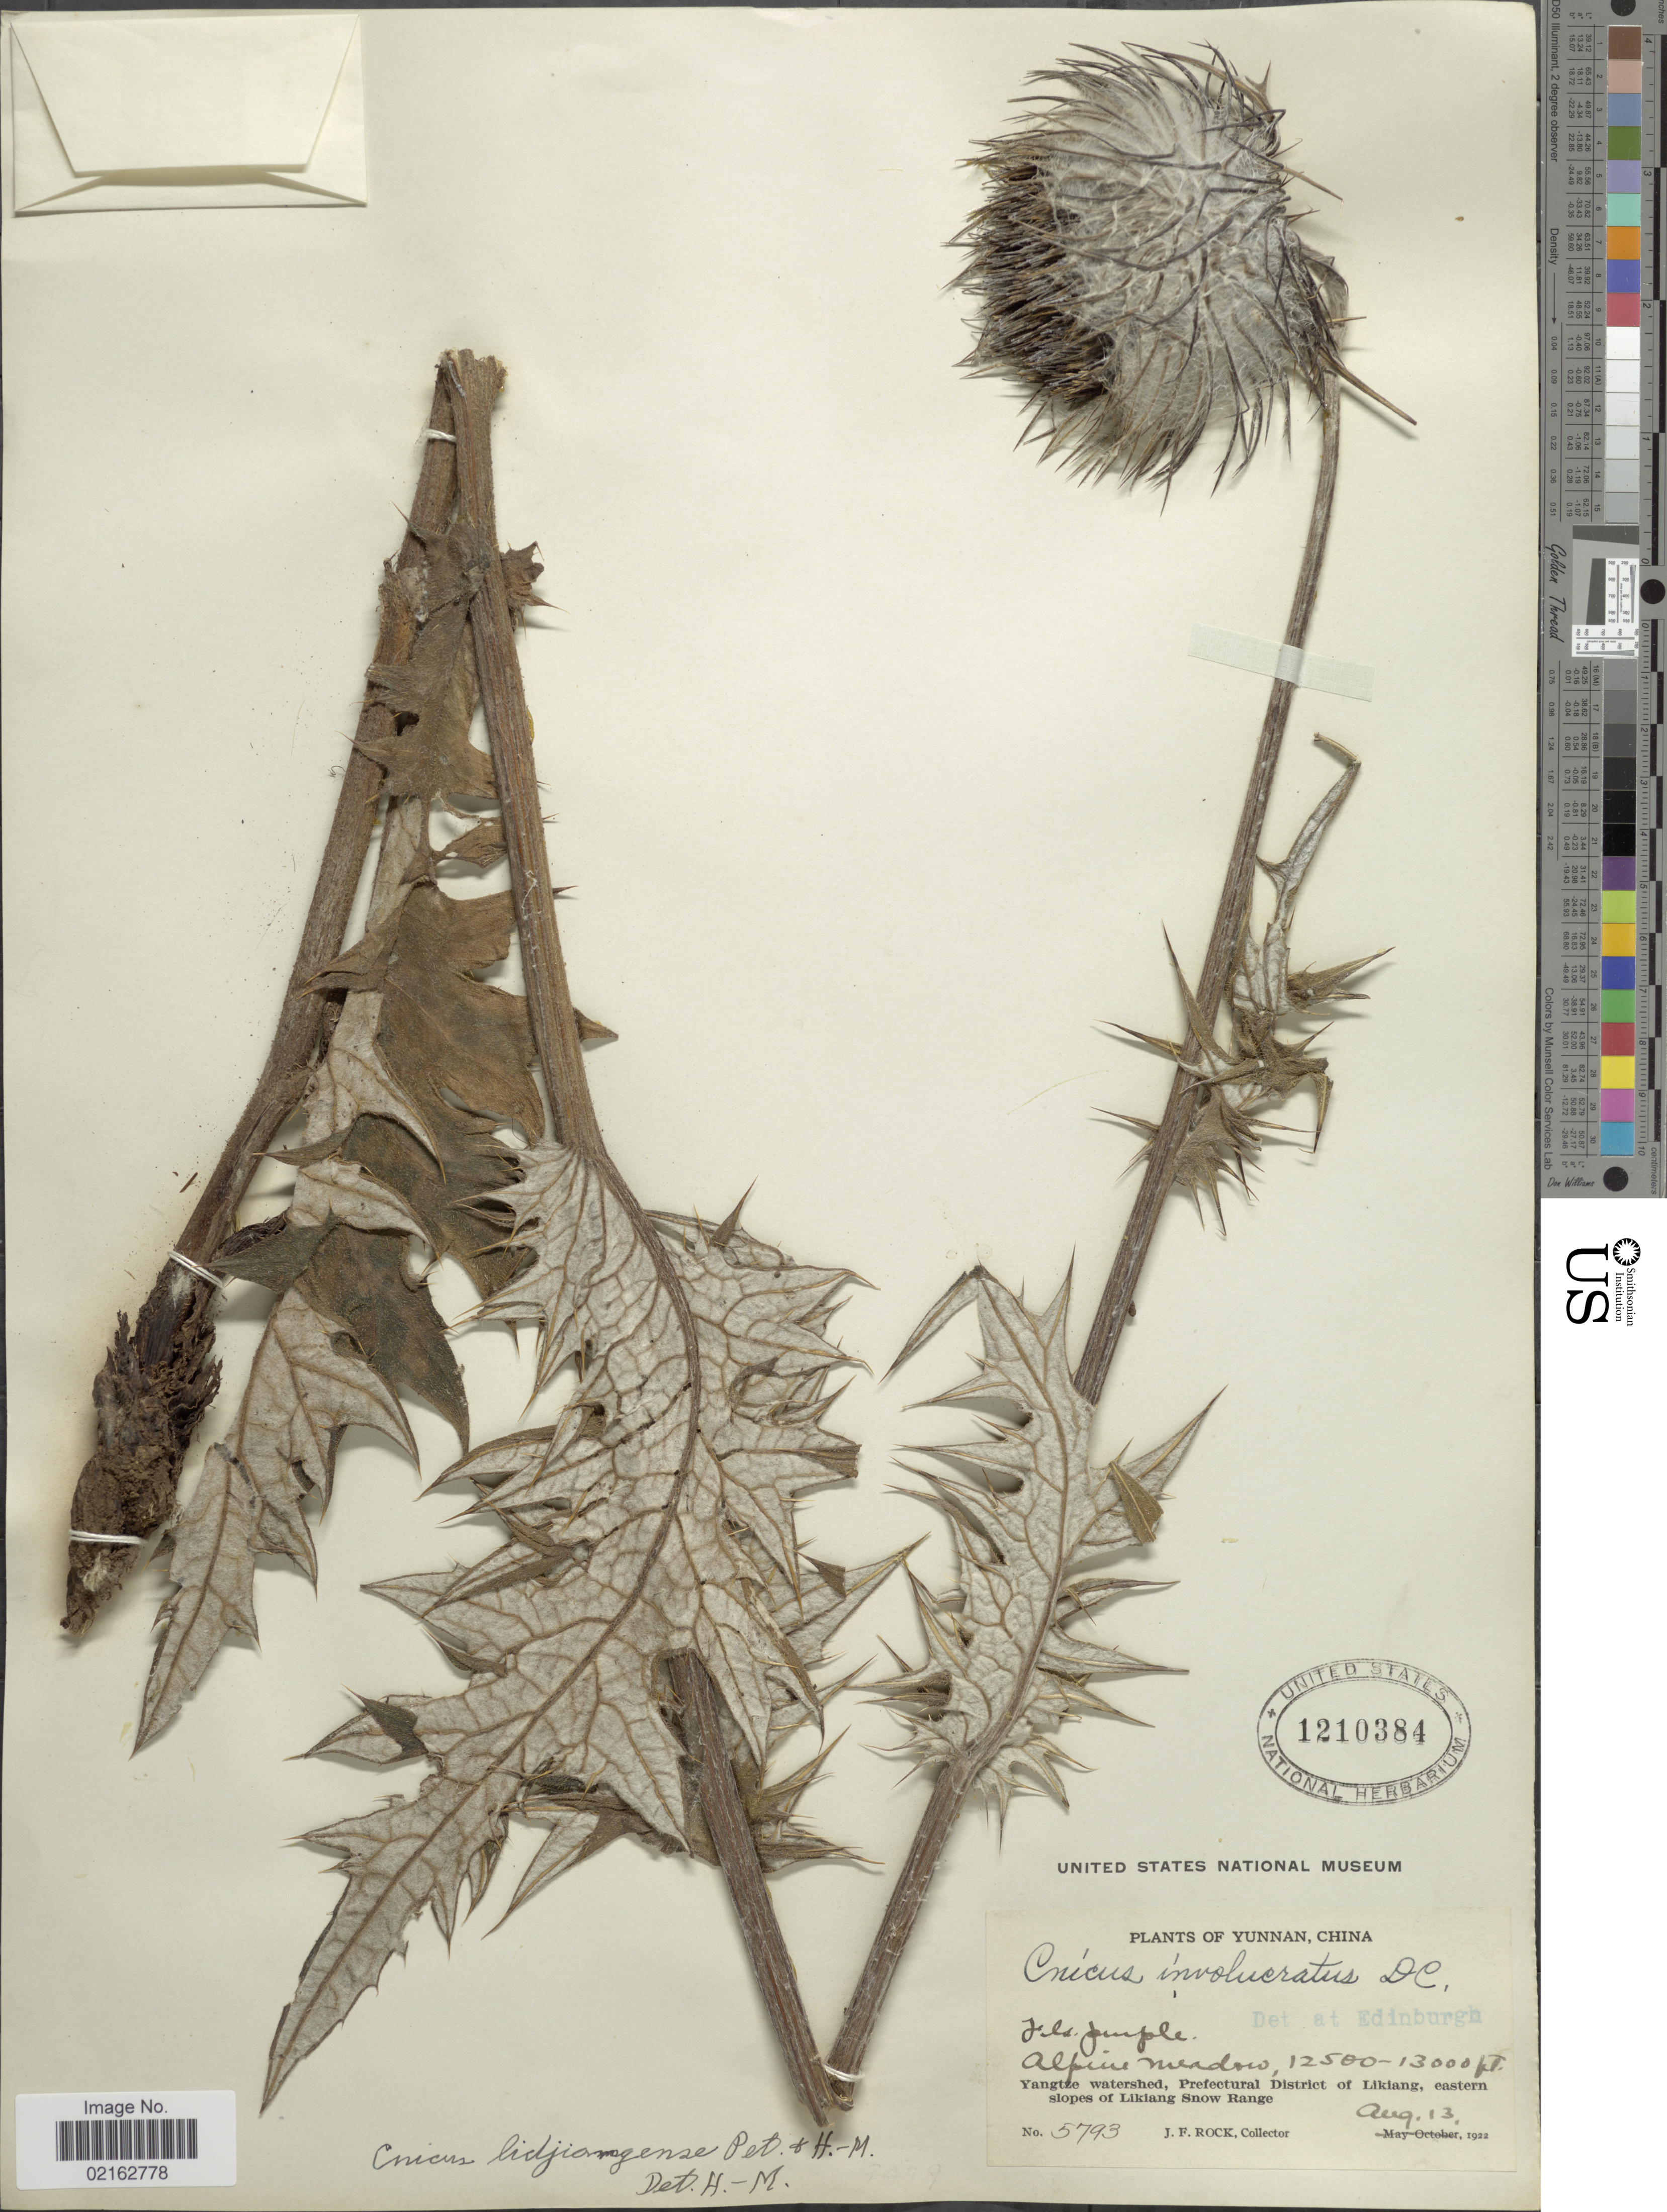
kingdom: Plantae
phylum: Tracheophyta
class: Magnoliopsida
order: Asterales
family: Asteraceae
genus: Cirsium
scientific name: Cirsium lidjiangense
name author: Petr. & Hand.-Mazz.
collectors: J. Rock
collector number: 5793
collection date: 1922-08-13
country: China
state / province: Yunnan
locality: Alpine meadow. Yangtze watershed, Prefectural District of Likiang, eastern slopes of Likiang Snow Range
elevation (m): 3810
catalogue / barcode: US 1210384